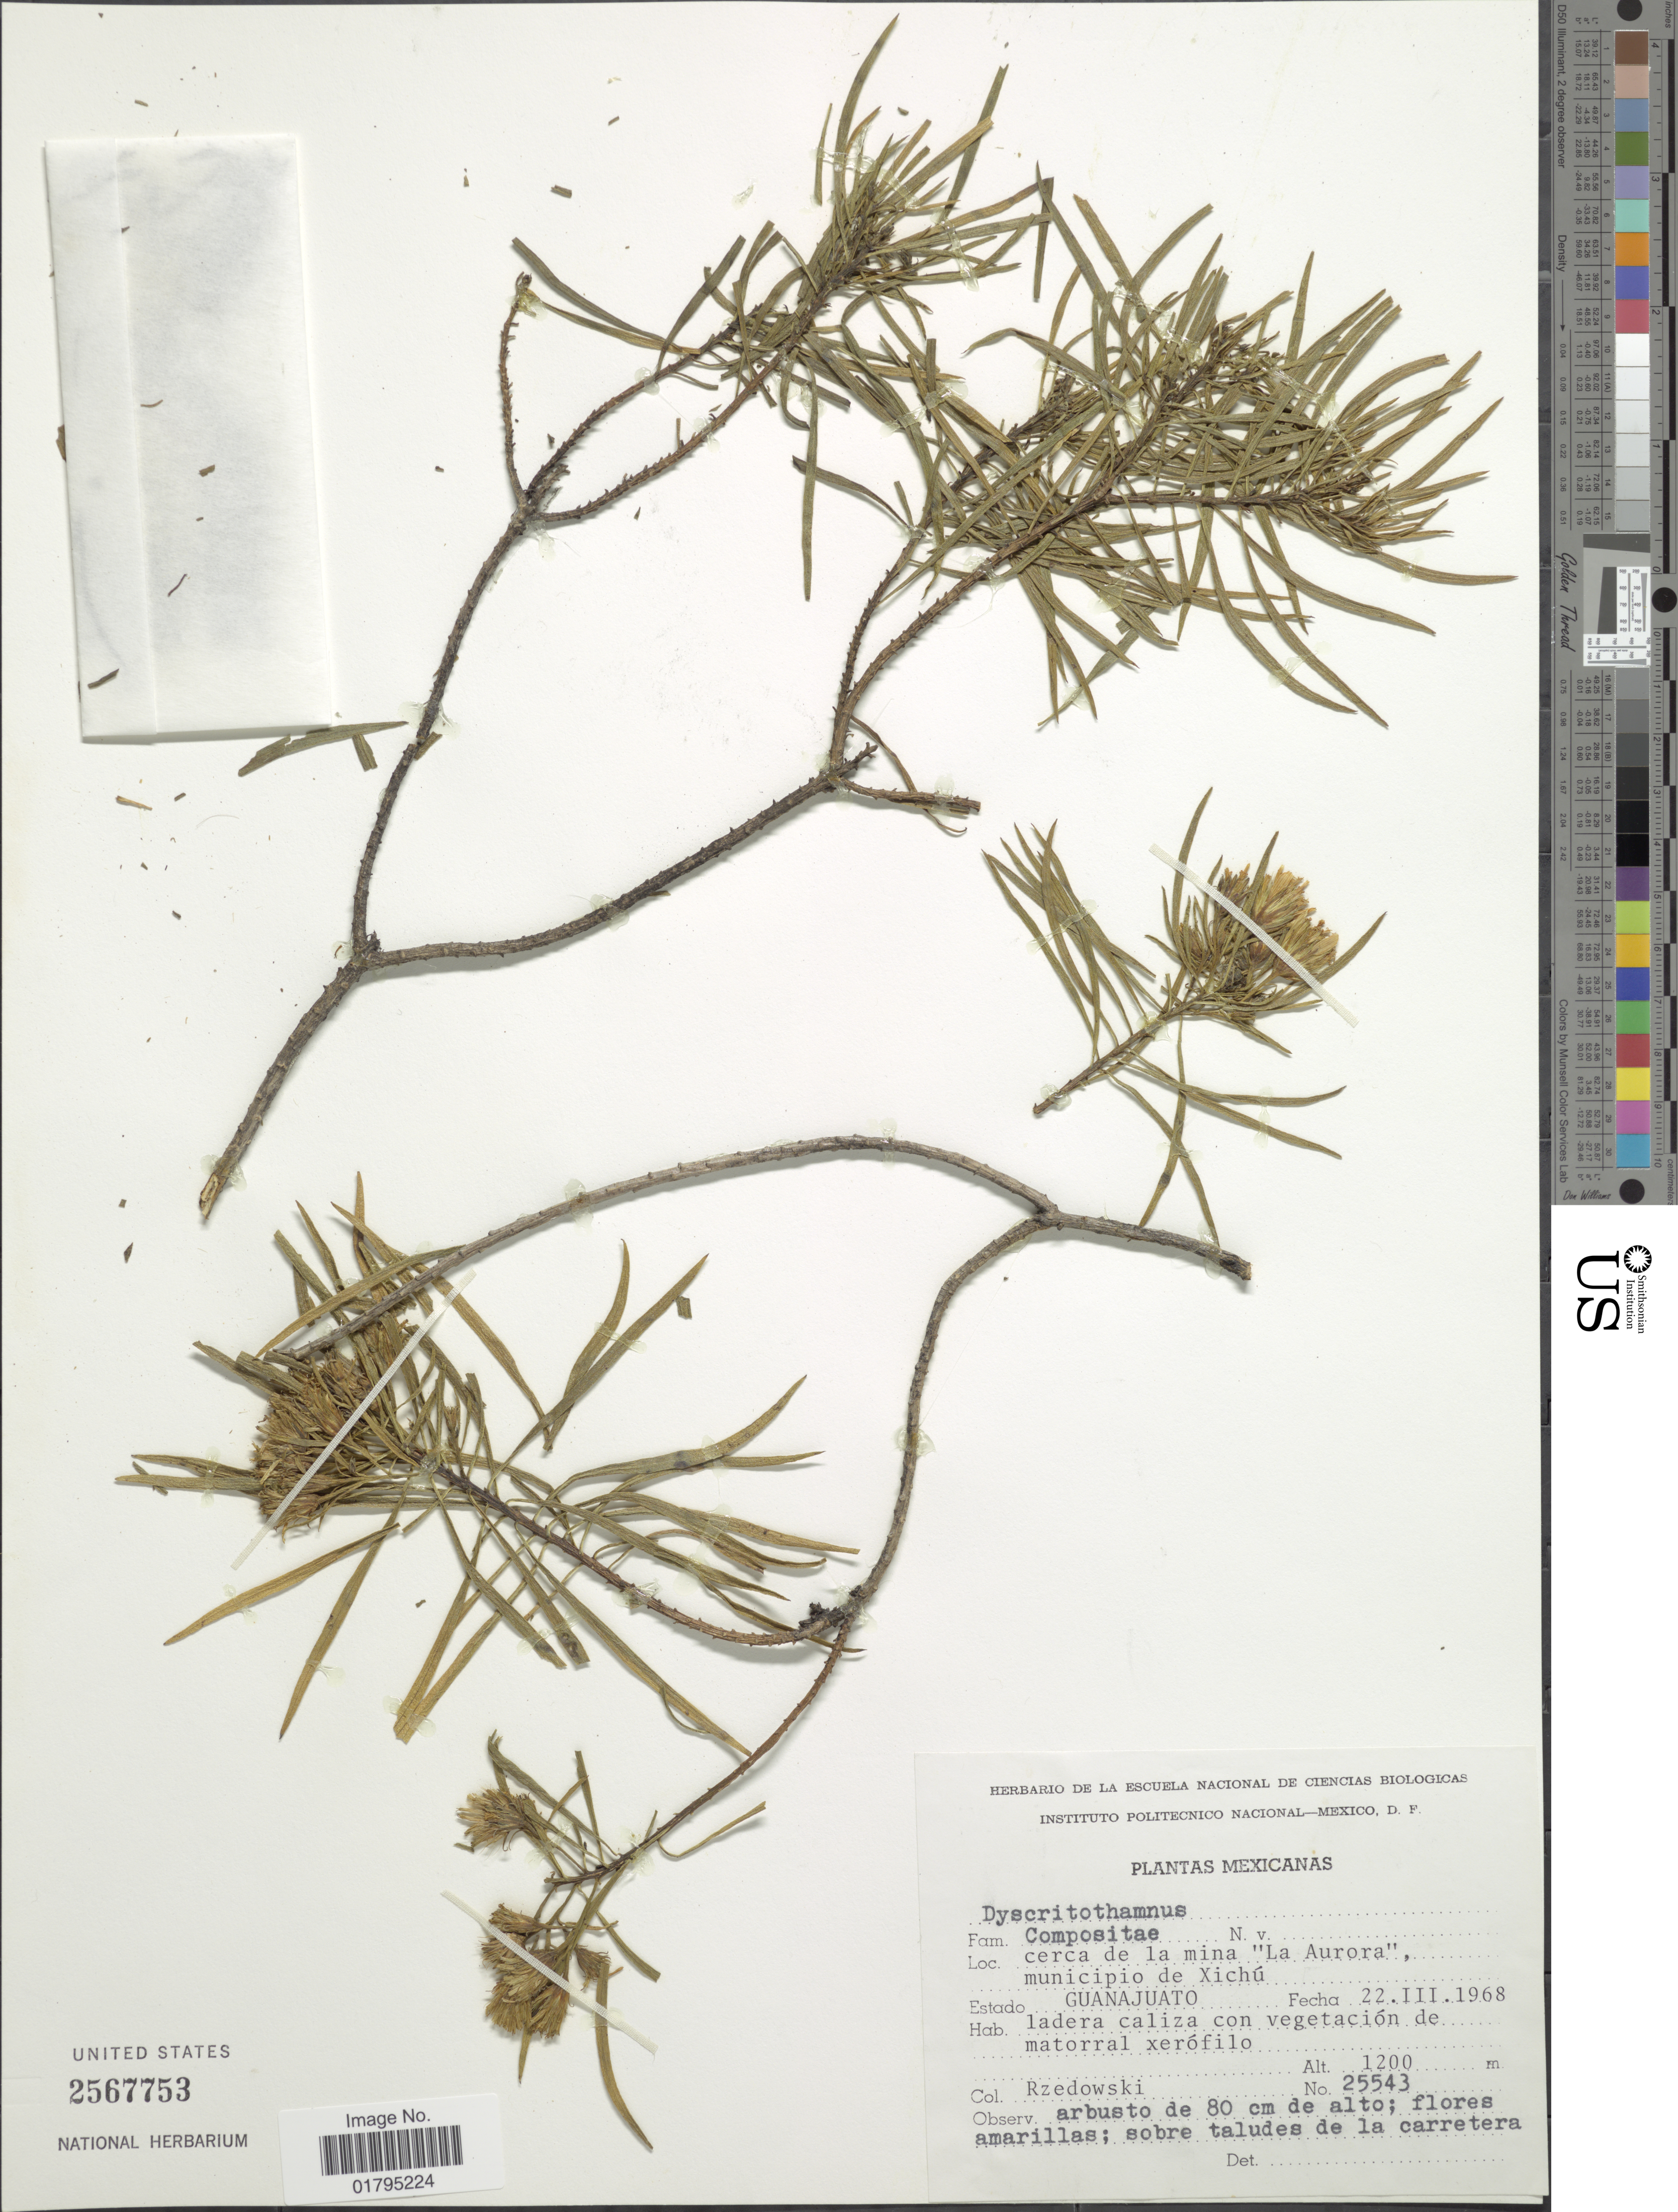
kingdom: Plantae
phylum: Tracheophyta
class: Magnoliopsida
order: Asterales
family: Asteraceae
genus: Dyscritothamnus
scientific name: Dyscritothamnus sp.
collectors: Rzedwoski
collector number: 25543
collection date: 1968-03-22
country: Mexico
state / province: Guanajuato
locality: Cerca de la mina "La Aurora", municipio de Xichu. Estado Guanajuato.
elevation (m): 1200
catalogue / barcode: US 2567753